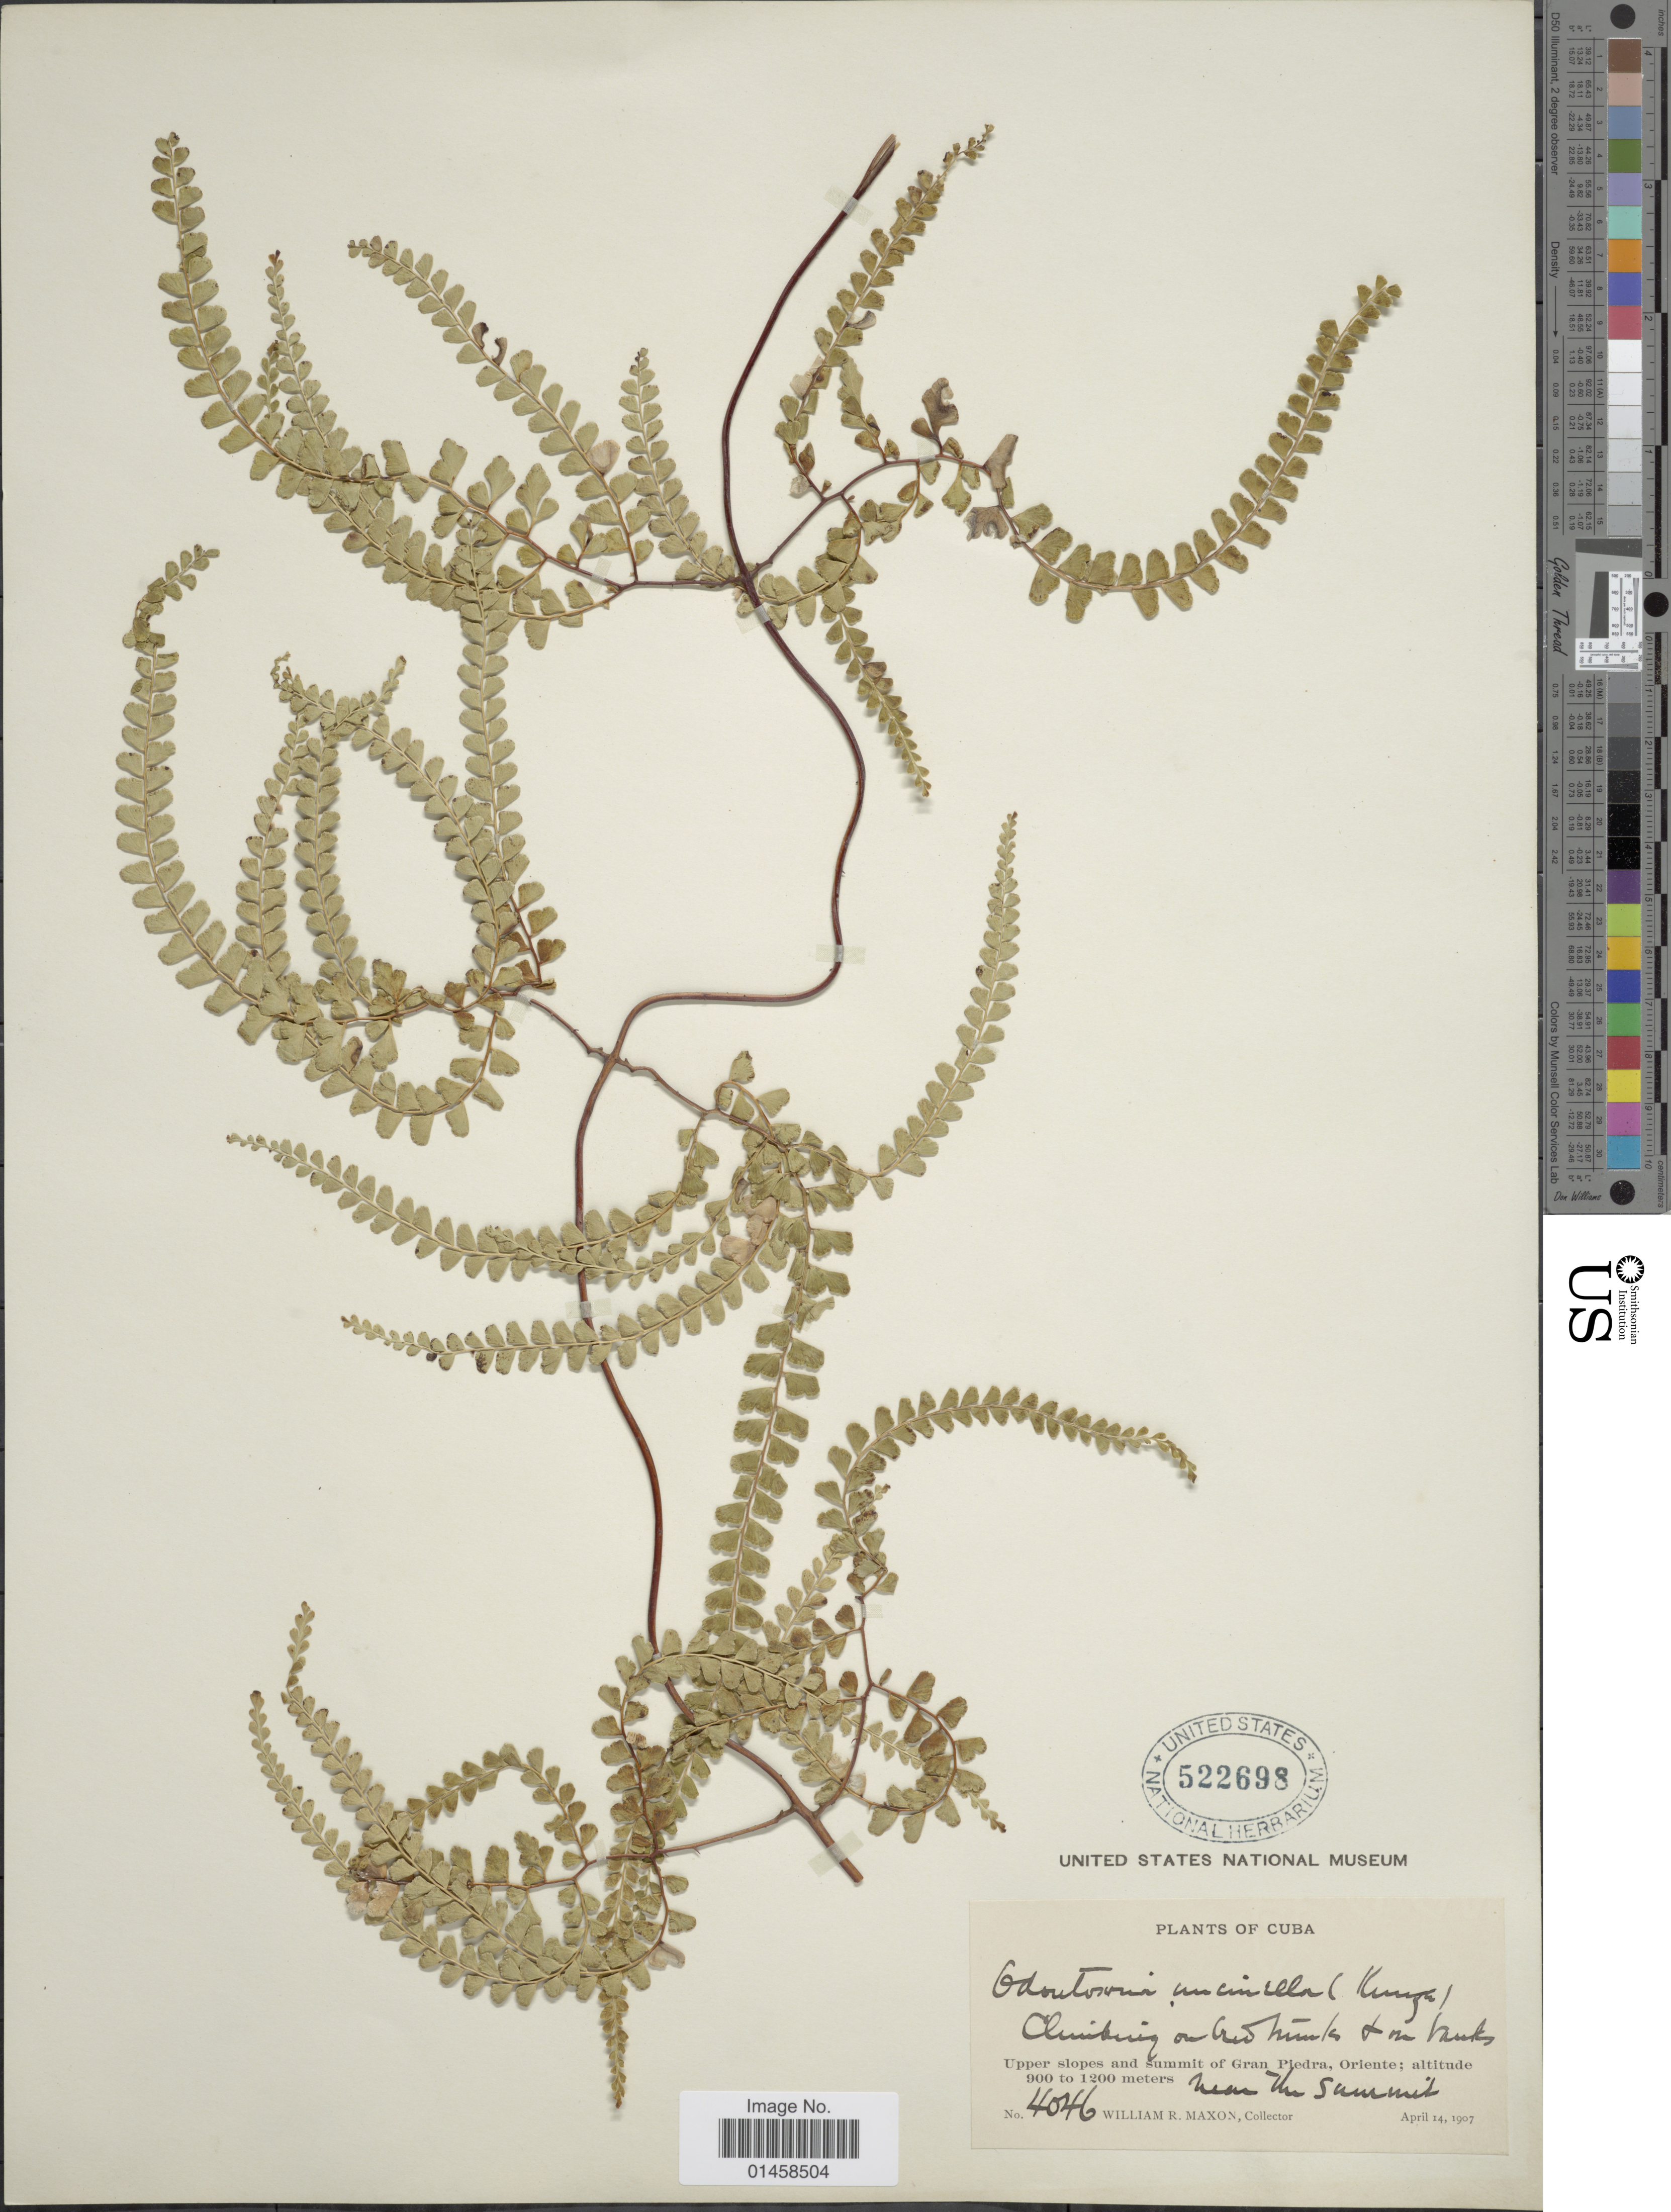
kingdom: Plantae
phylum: Tracheophyta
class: Polypodiopsida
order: Polypodiales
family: Lindsaeaceae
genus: Odontosoria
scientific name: Odontosoria scandens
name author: (Desv.) C. Chr.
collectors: W. R. Maxon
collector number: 4046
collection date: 1907-04-14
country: Cuba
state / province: Oriente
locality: Upper slopes and summit Gran Piedra, near the summit.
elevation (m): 900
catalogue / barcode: US 522698